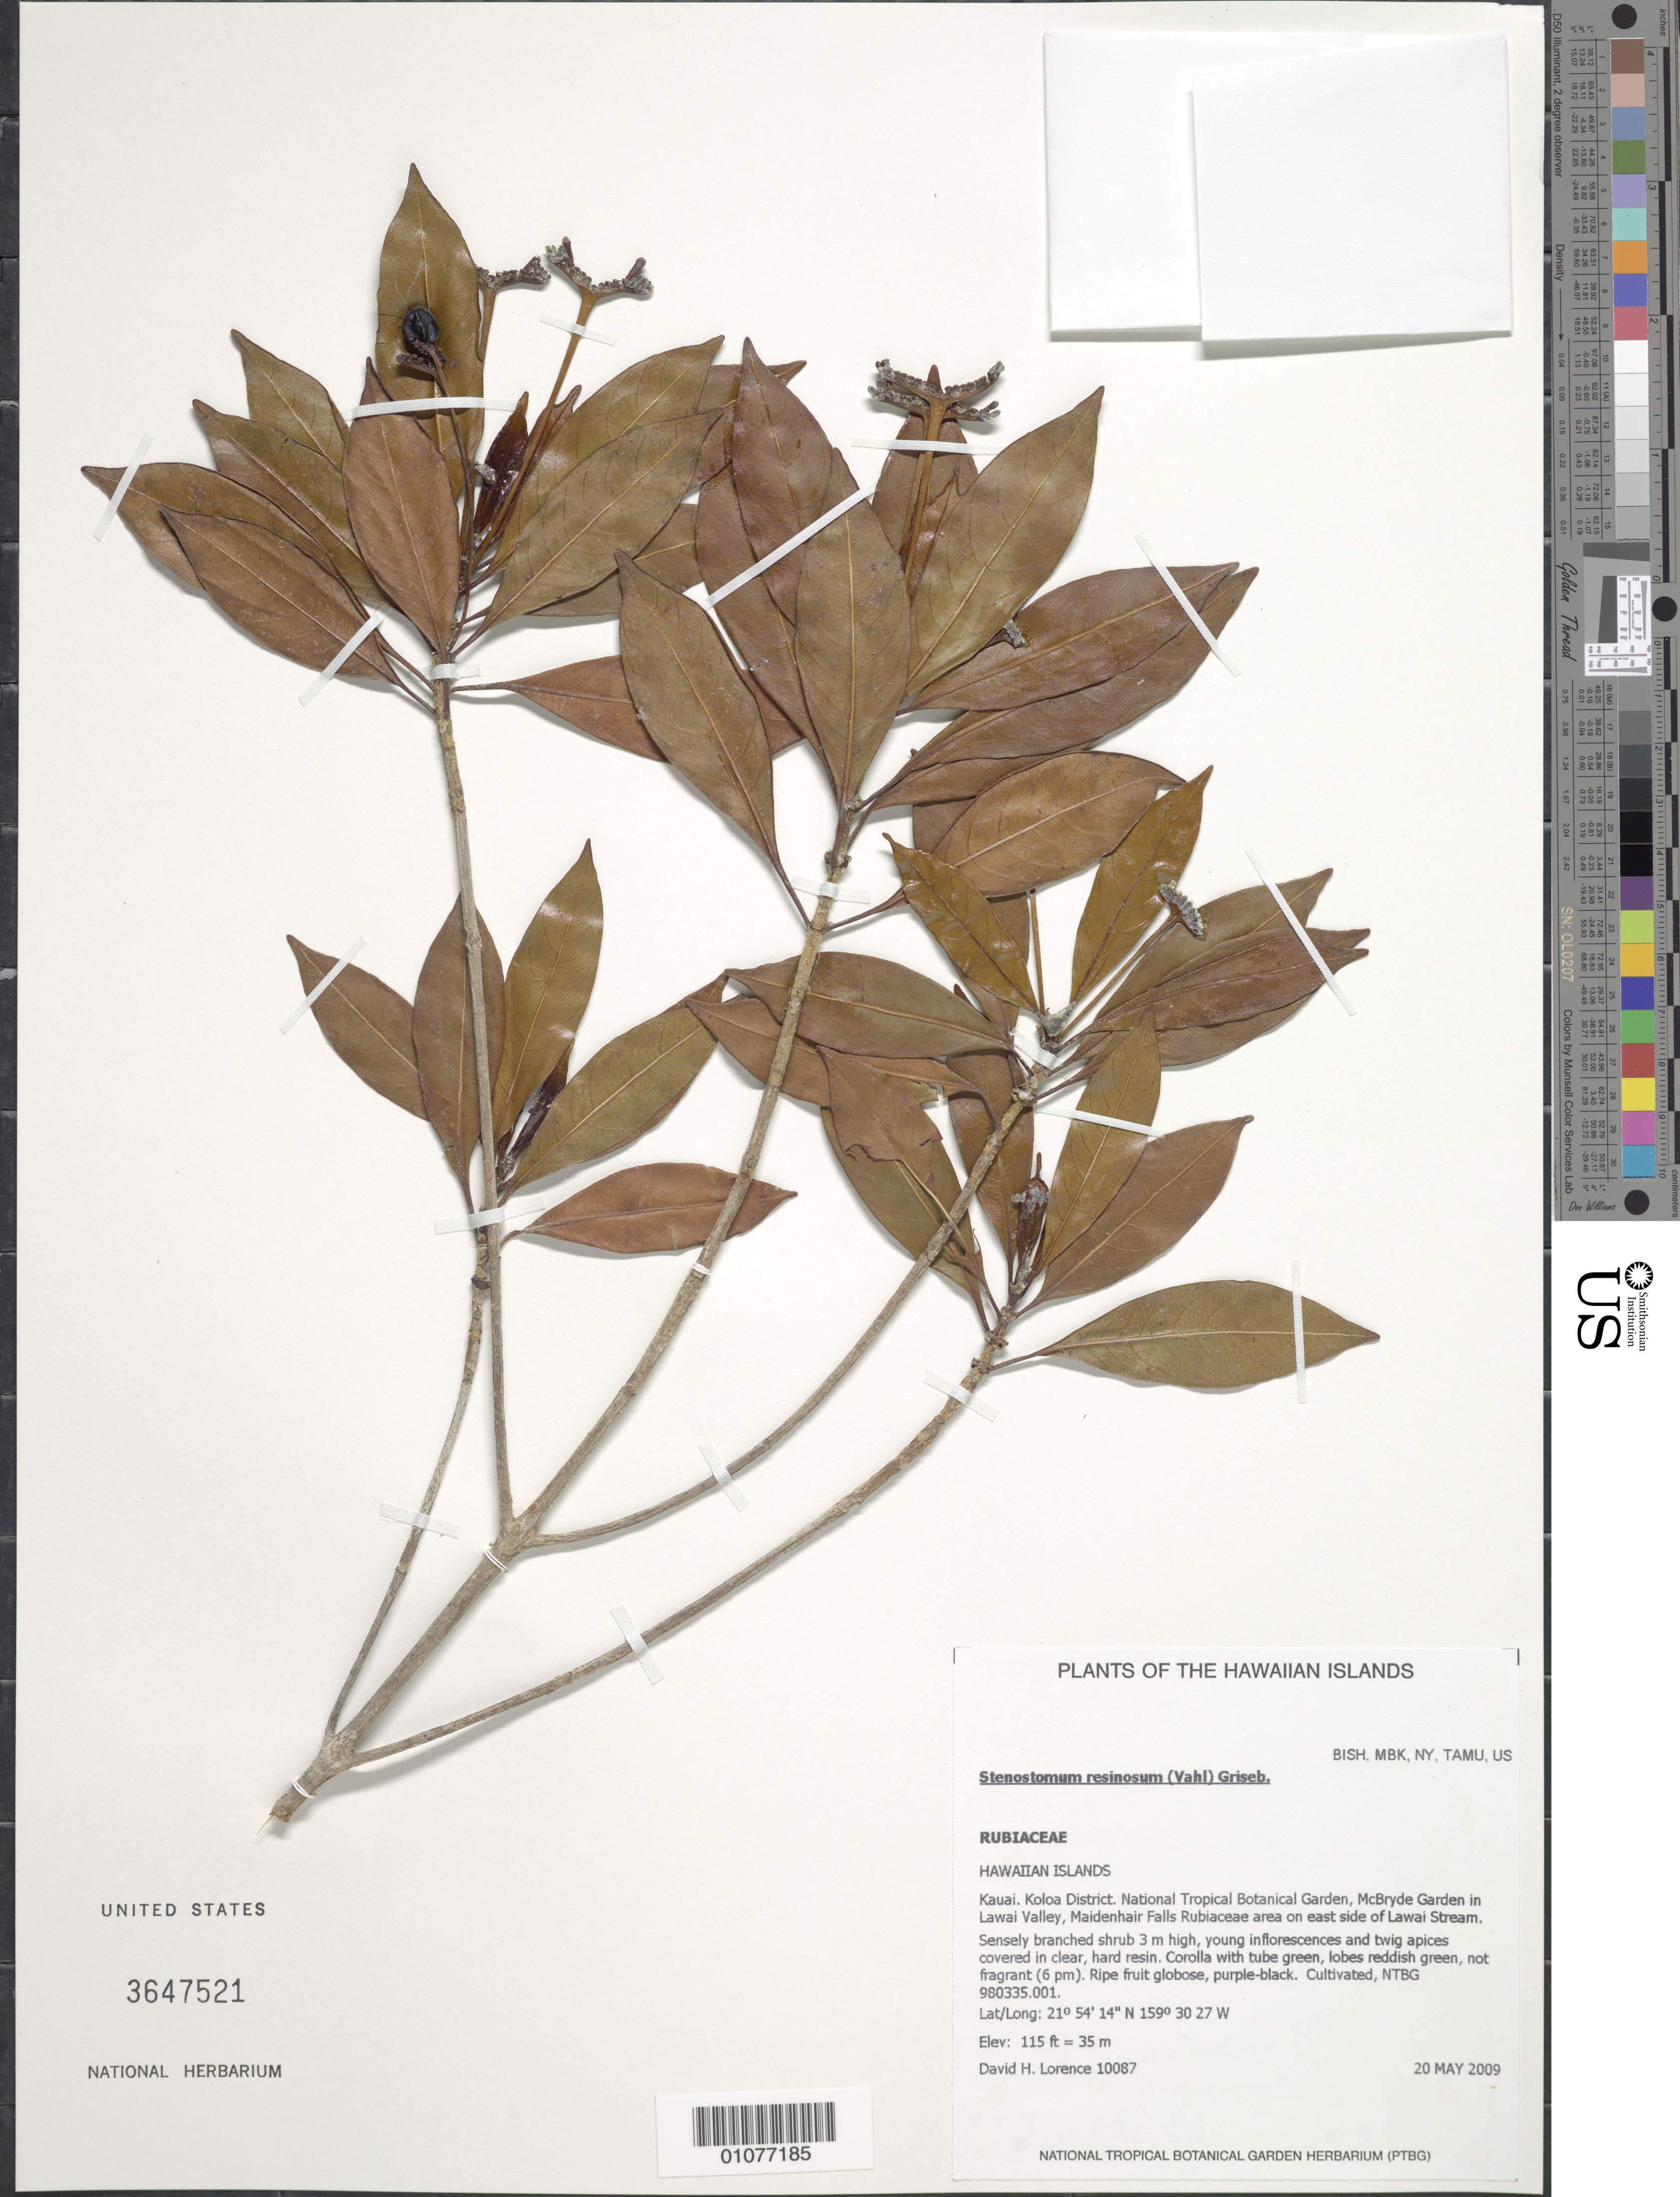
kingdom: Plantae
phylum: Tracheophyta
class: Magnoliopsida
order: Gentianales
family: Rubiaceae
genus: Stenostomum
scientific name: Stenostomum resinosum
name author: (Vahl) Griseb.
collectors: D. Lorence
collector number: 10087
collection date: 2009-05-20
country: United States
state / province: Hawaii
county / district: Kauai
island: Kaua'i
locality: Koloa District, National Tropical Botanical Garden, Lawai Valley, McBryde Garden, Maidenhair Falls Rubiaceae area on E side of Lawai Stream.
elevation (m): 35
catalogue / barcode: US 3647521